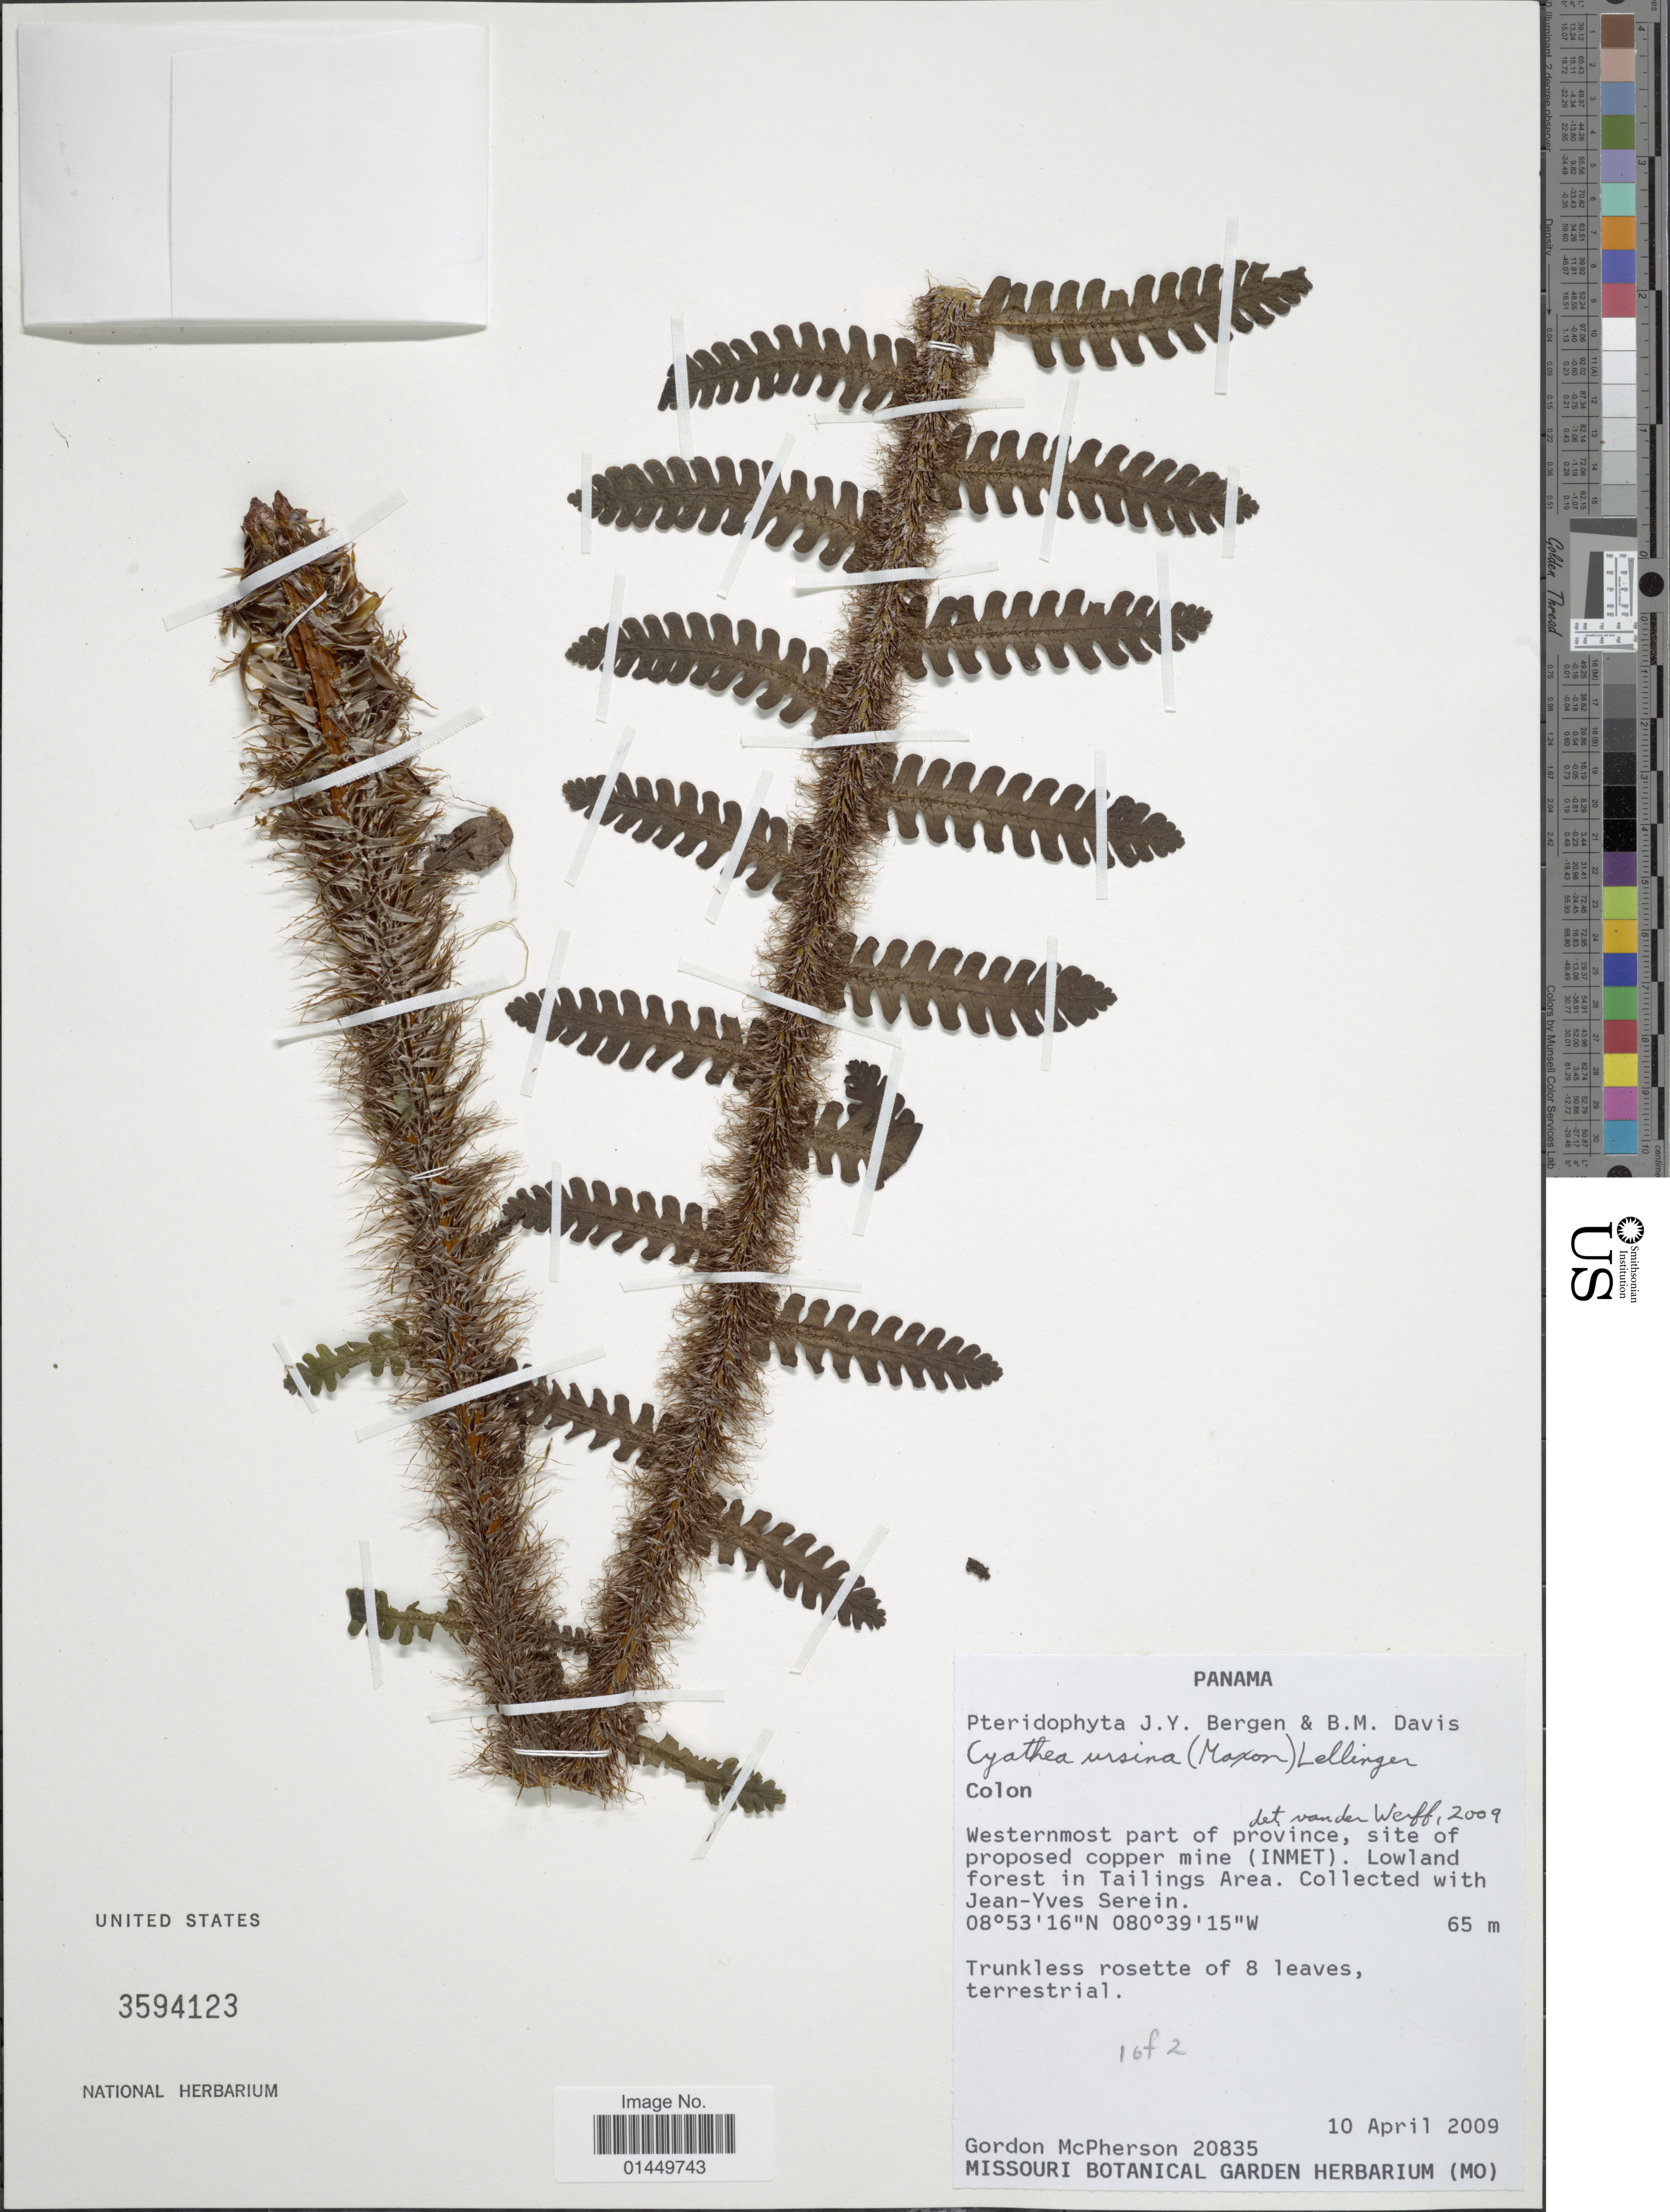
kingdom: Plantae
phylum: Tracheophyta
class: Polypodiopsida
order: Cyatheales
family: Cyatheaceae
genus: Cyathea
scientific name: Cyathea ursina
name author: (Maxon) Lellinger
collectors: G. McPherson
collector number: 20835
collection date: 2009-04-10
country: Panama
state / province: Colón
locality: Colon, Westernmost part of province, site of proposed copper mine (INMET)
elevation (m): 65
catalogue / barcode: US 3594123